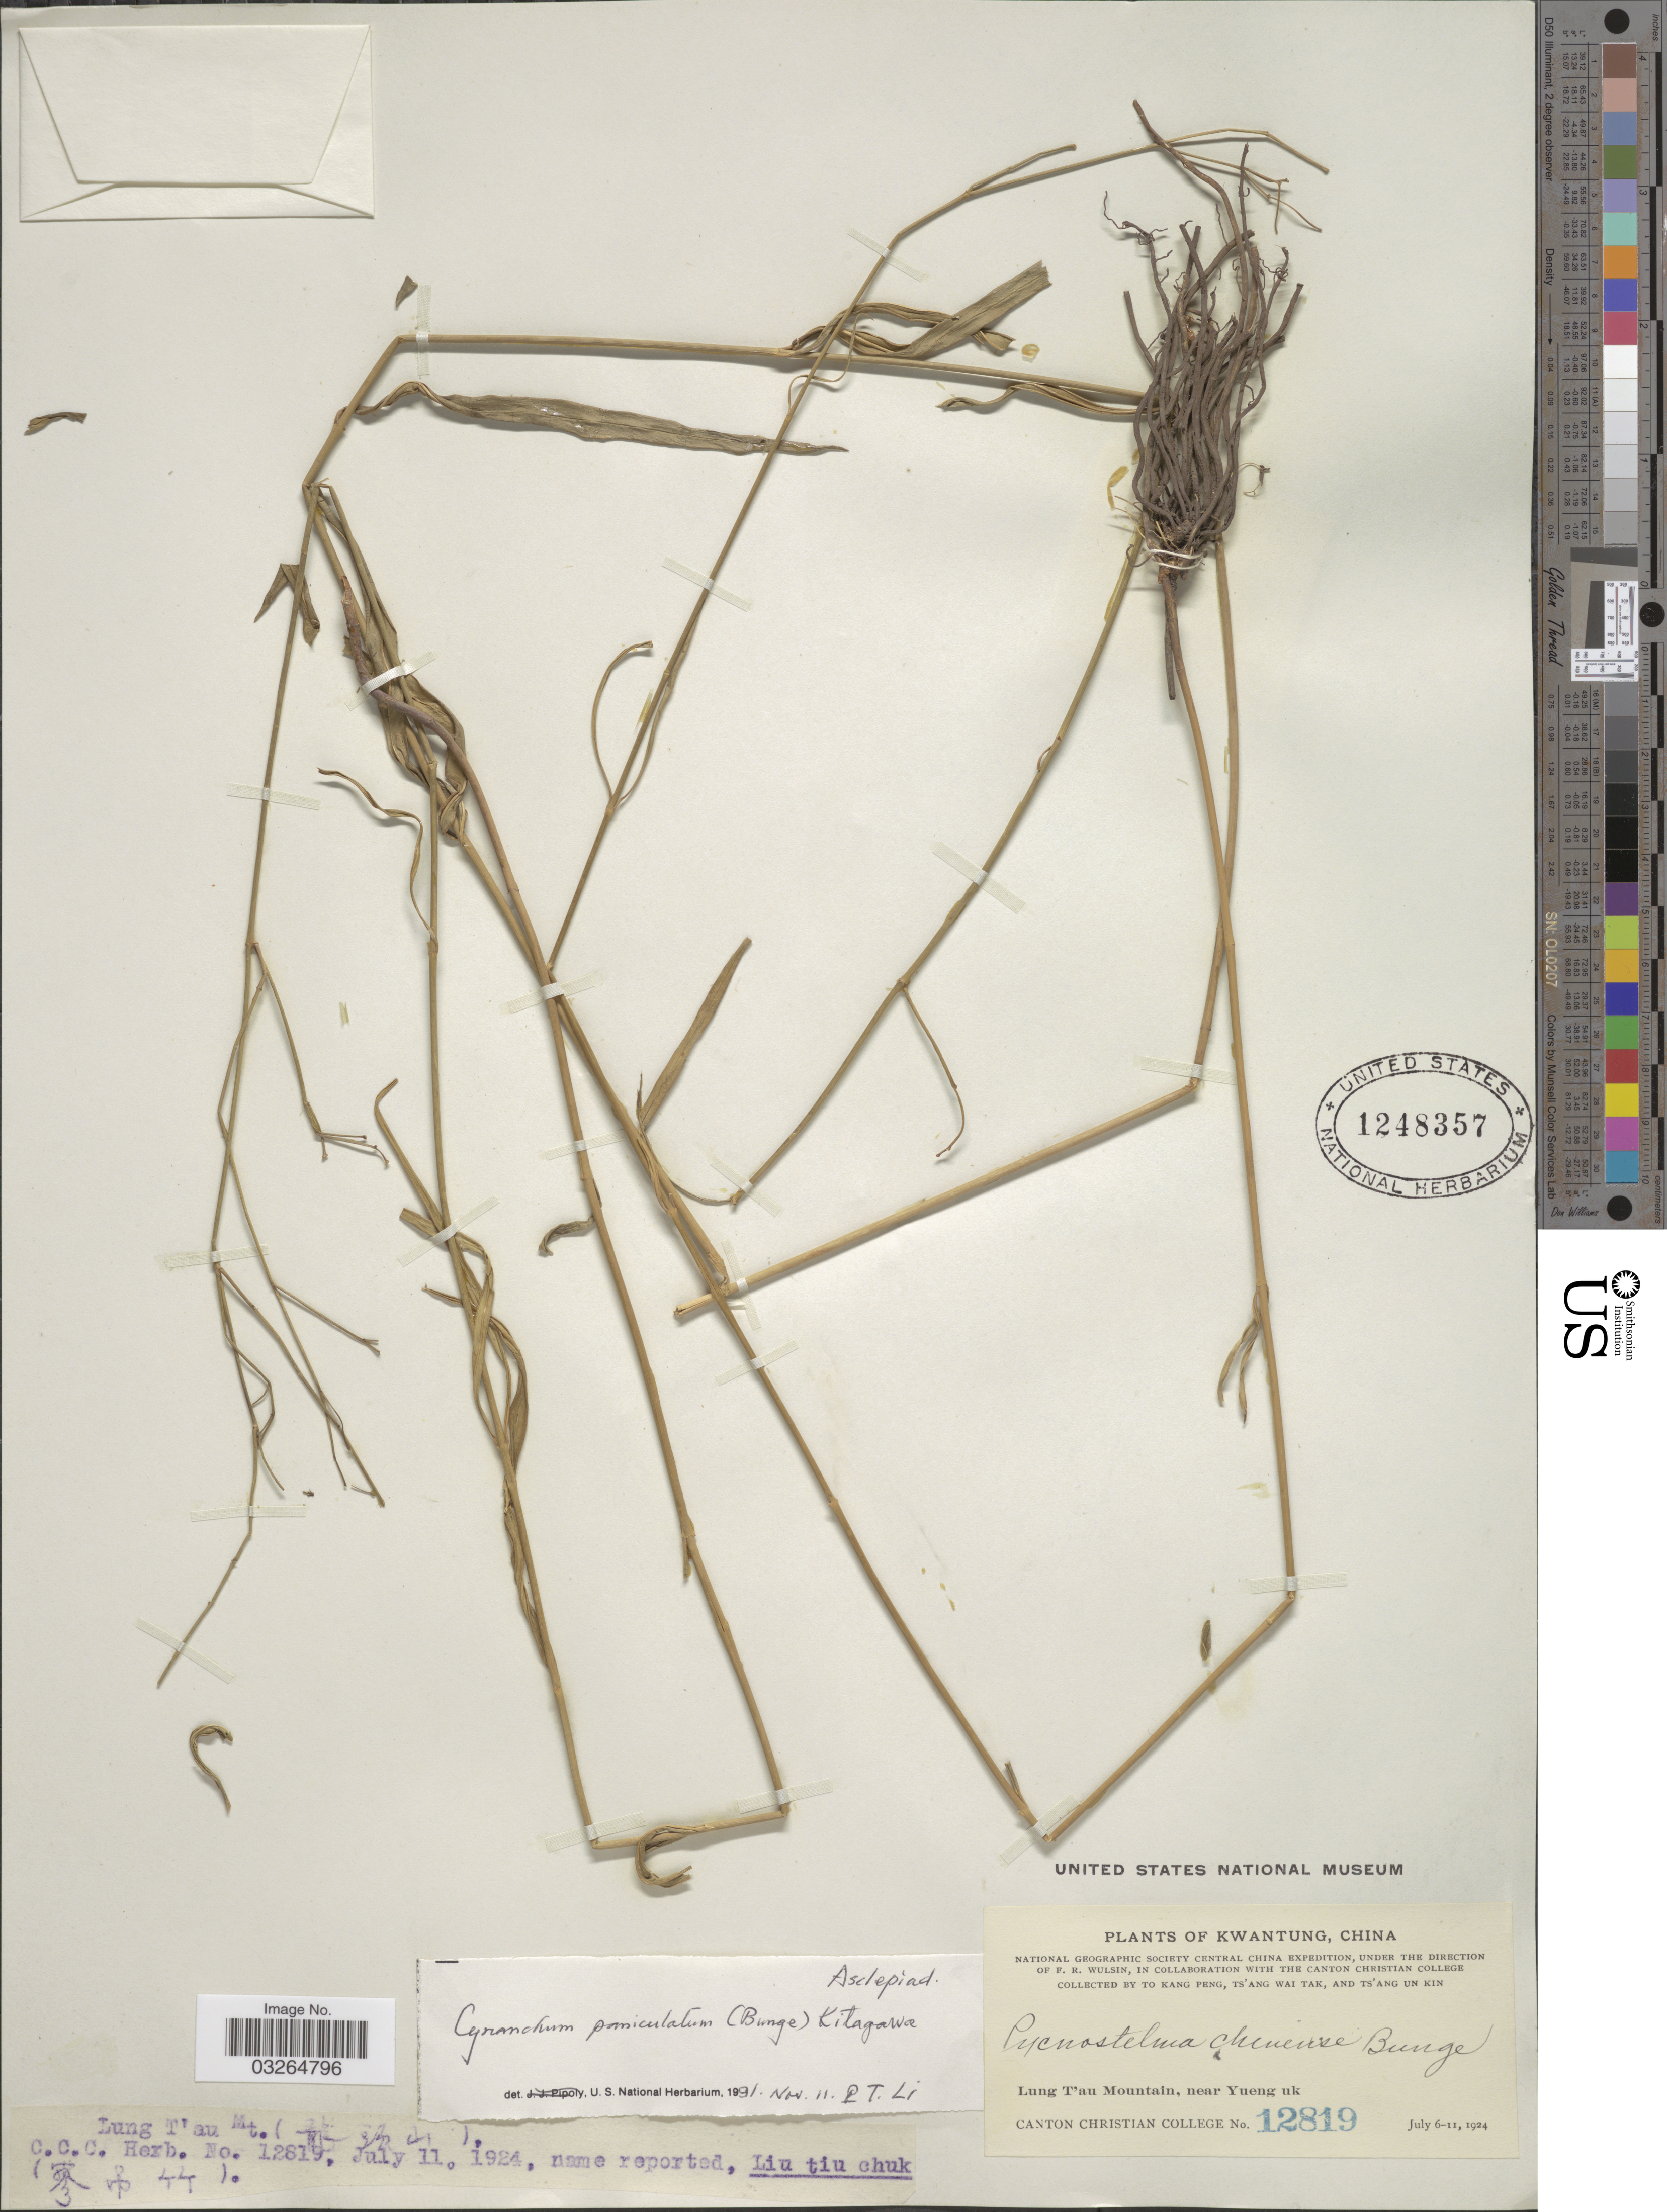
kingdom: Plantae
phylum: Tracheophyta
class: Magnoliopsida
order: Gentianales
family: Apocynaceae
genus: Cynanchum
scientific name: Cynanchum paniculatum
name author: (Bunge) Kitag. ex H. Hara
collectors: T. K. Peng, W. T. Tsang & Ts' Ang Un Kin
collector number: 12819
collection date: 1924-07-11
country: China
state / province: Guangdong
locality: Lung T'au Mt. (X). Kwangtung. Lung T'au Mountain, near Yueng uk.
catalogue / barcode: US 1248357